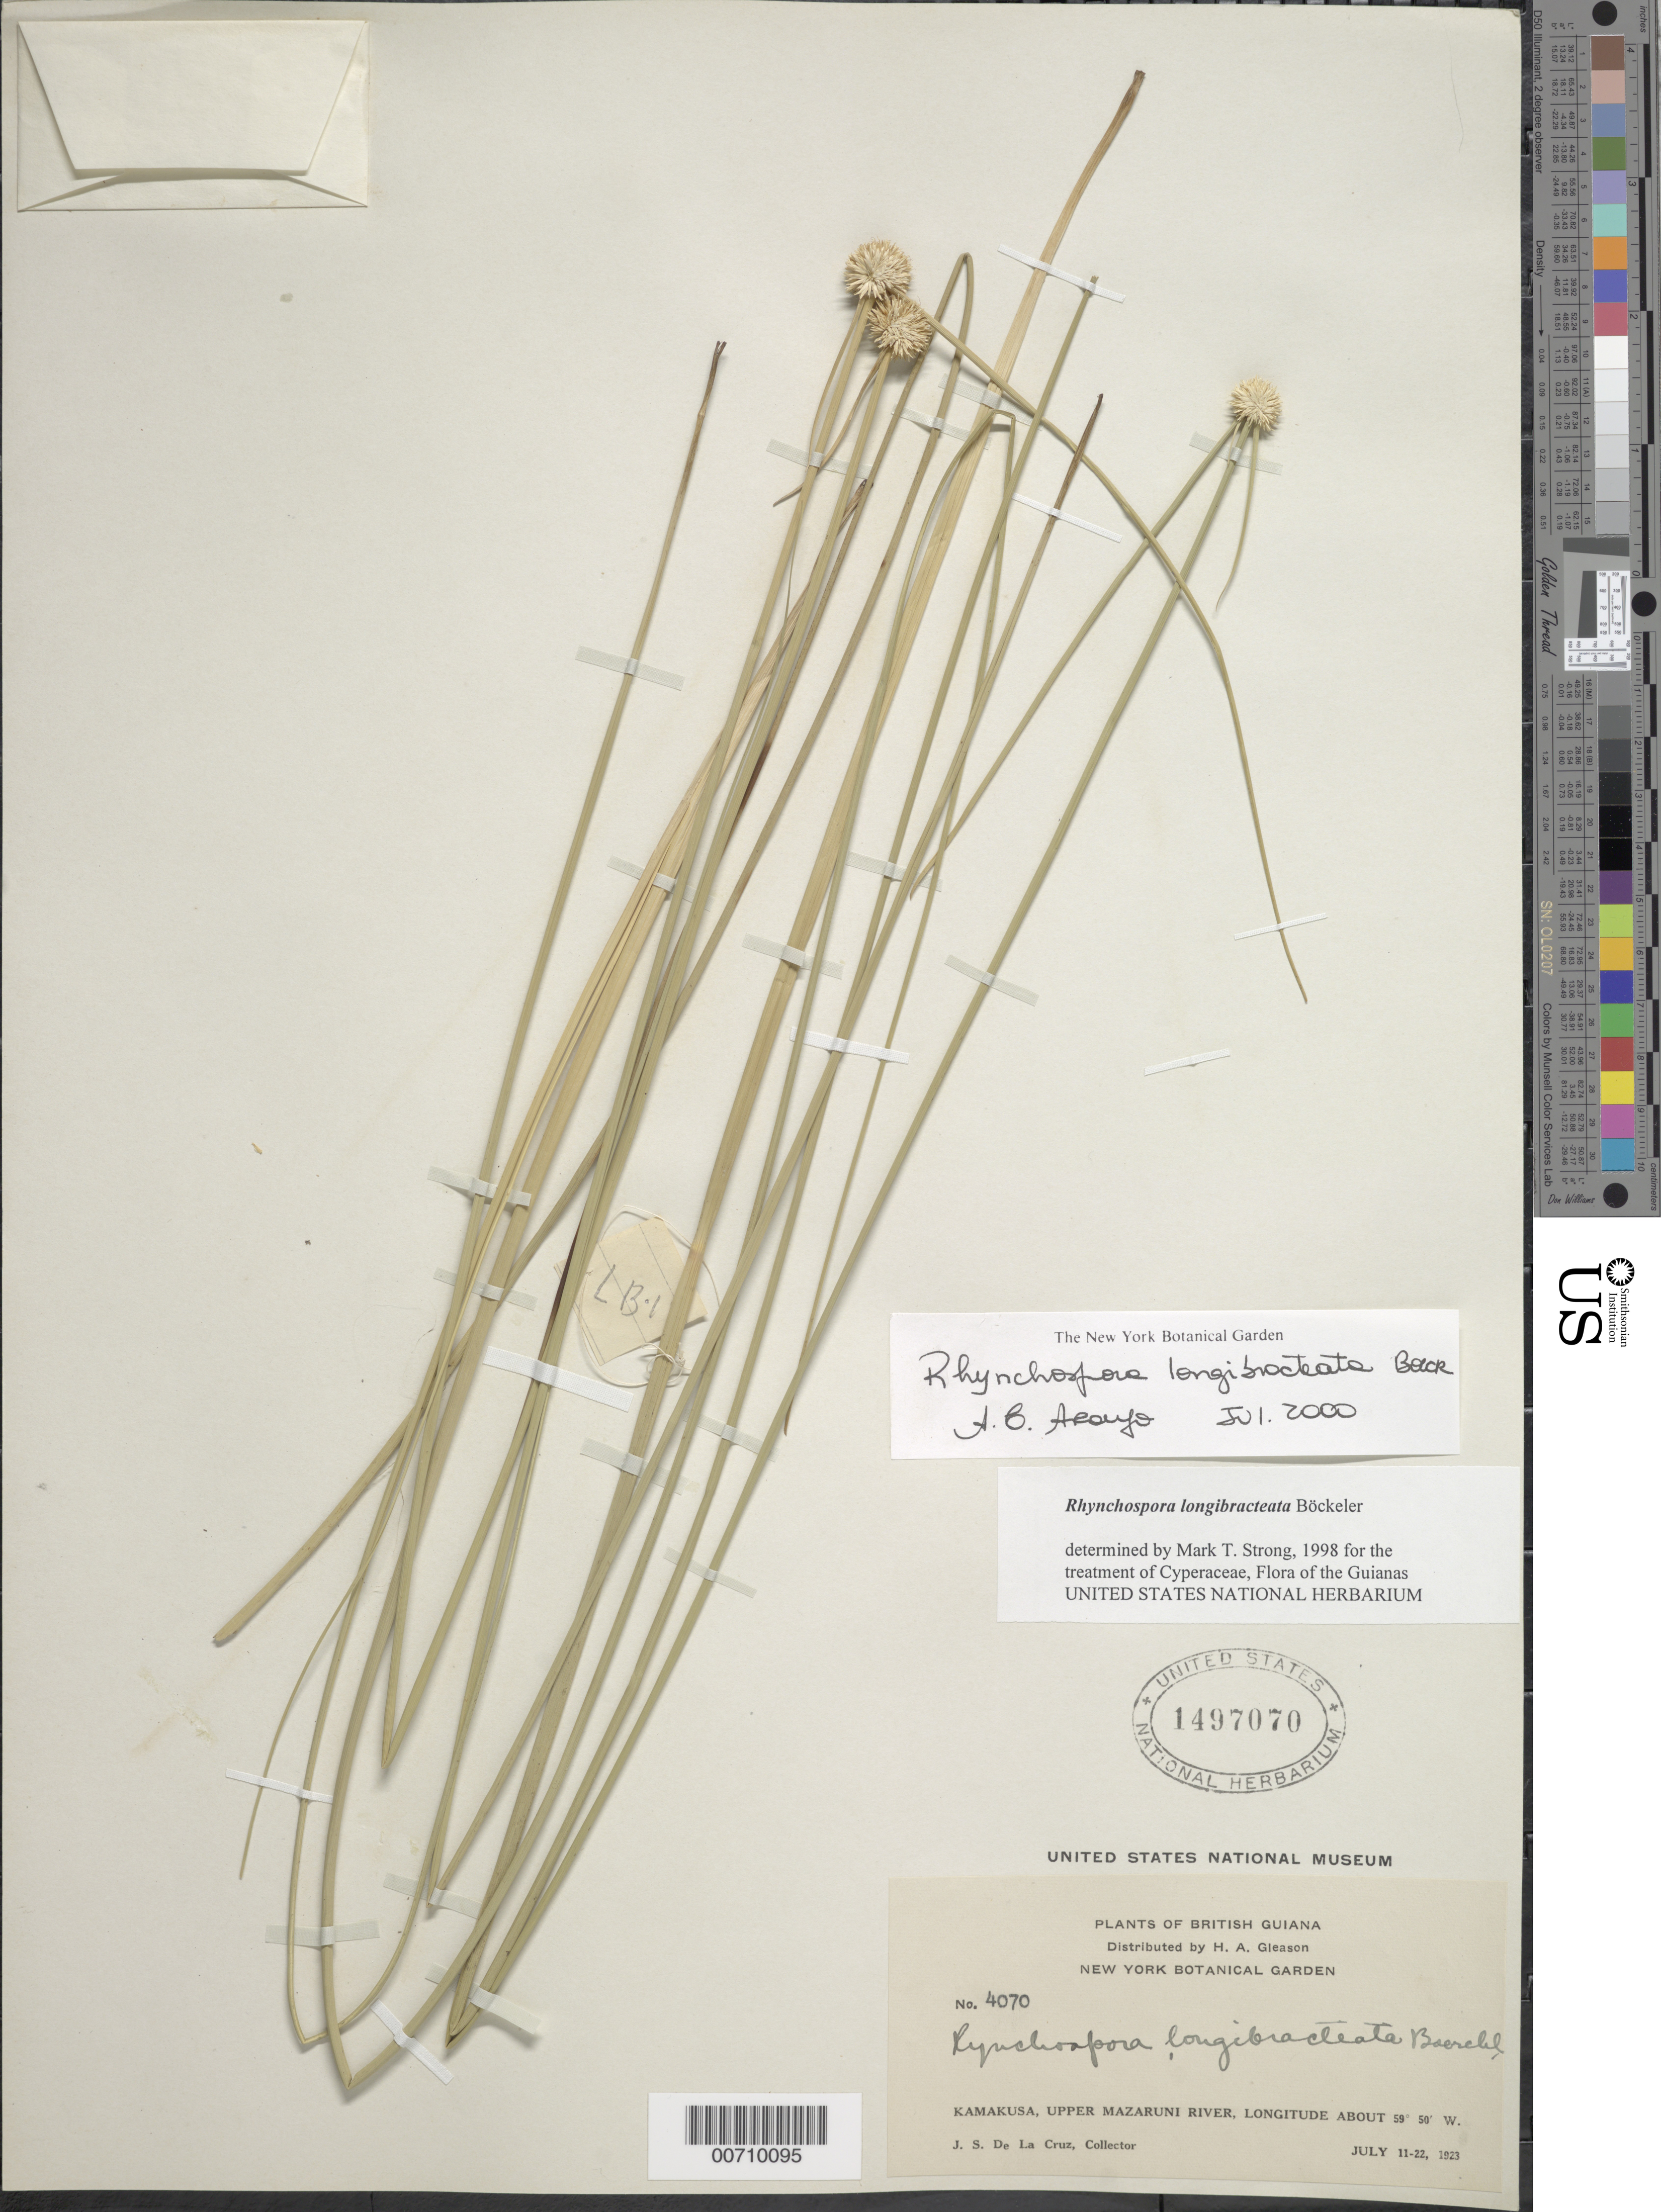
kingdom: Plantae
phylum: Tracheophyta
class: Liliopsida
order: Poales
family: Cyperaceae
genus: Rhynchospora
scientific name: Rhynchospora longibracteata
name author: Boeckeler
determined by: Aroufe, A. B.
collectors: J. S. de la Cruz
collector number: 4070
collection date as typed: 11-Jul-23 to 22-Jul-23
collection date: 1923-07-11/1923-07-22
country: Guyana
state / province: Cuyuni-Mazaruni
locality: Kamakusa, Upper Mazaruni R.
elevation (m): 100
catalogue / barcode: US 1497070